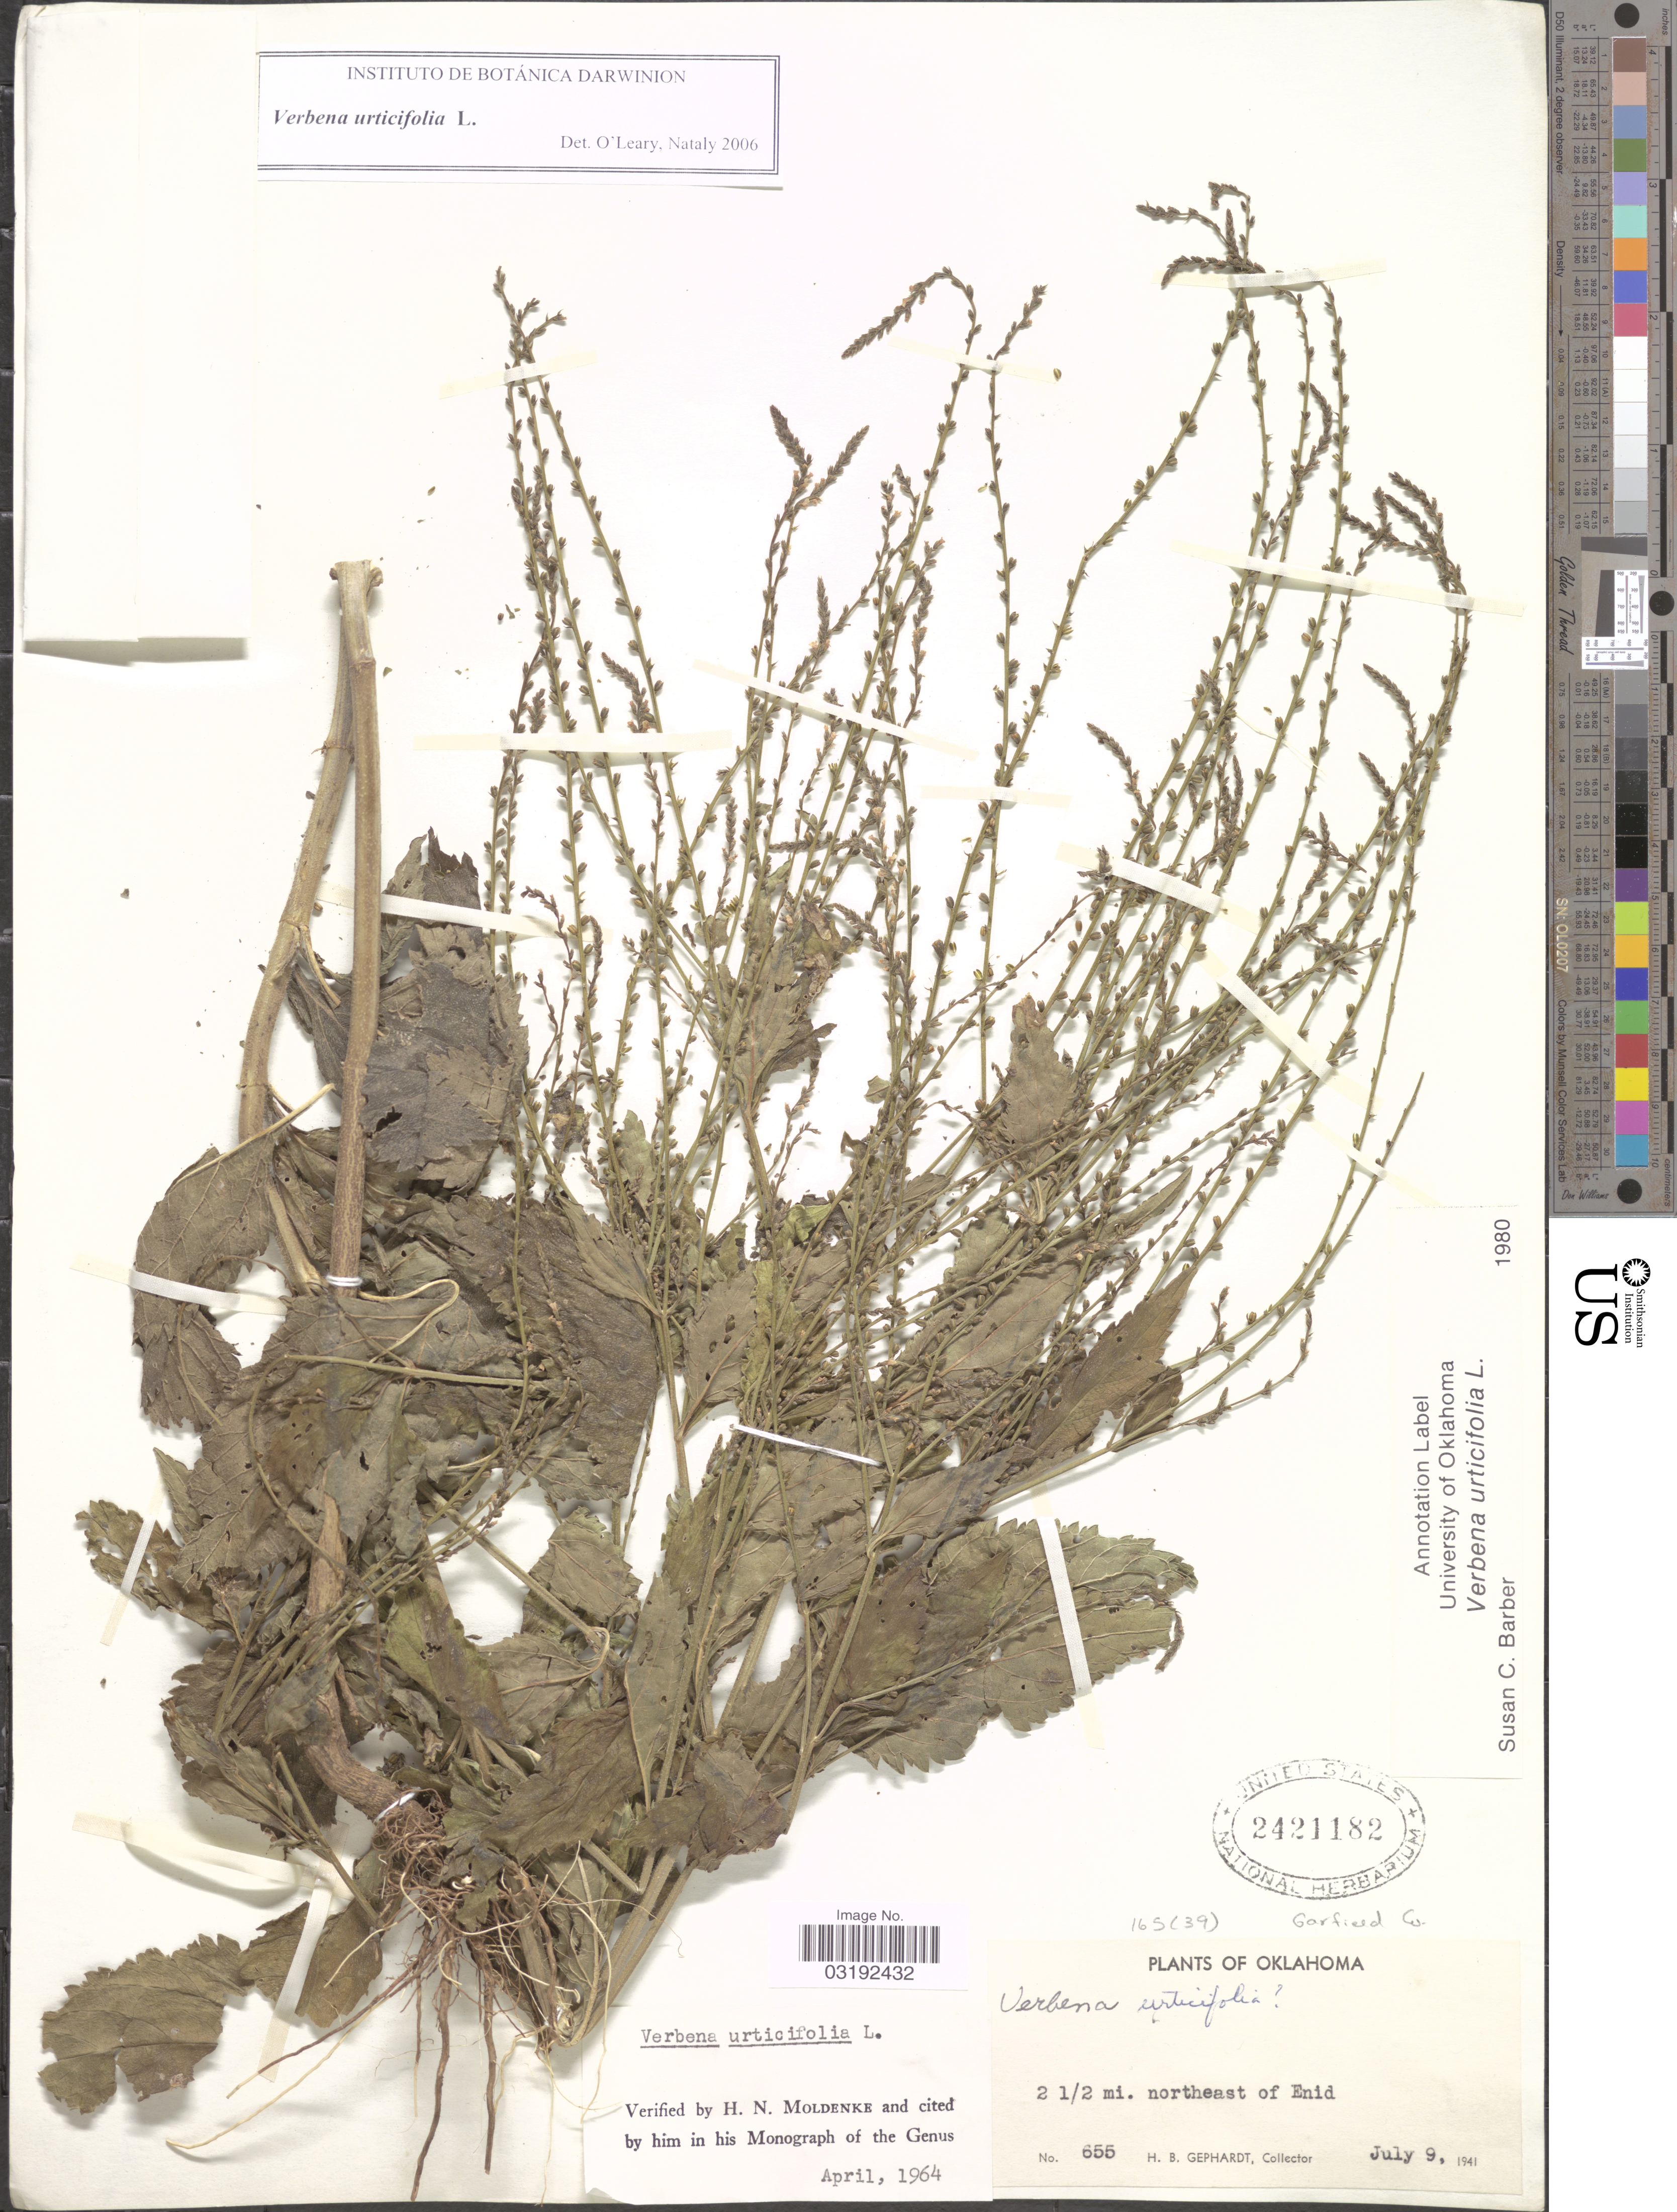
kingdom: Plantae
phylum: Tracheophyta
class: Magnoliopsida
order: Lamiales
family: Verbenaceae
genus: Verbena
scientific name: Verbena urticifolia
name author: L.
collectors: H. Gephardt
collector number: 655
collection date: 1941-07-09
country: United States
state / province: Oklahoma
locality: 2½ mi. northeast of Enid. Garfield Co.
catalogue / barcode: US 2421182